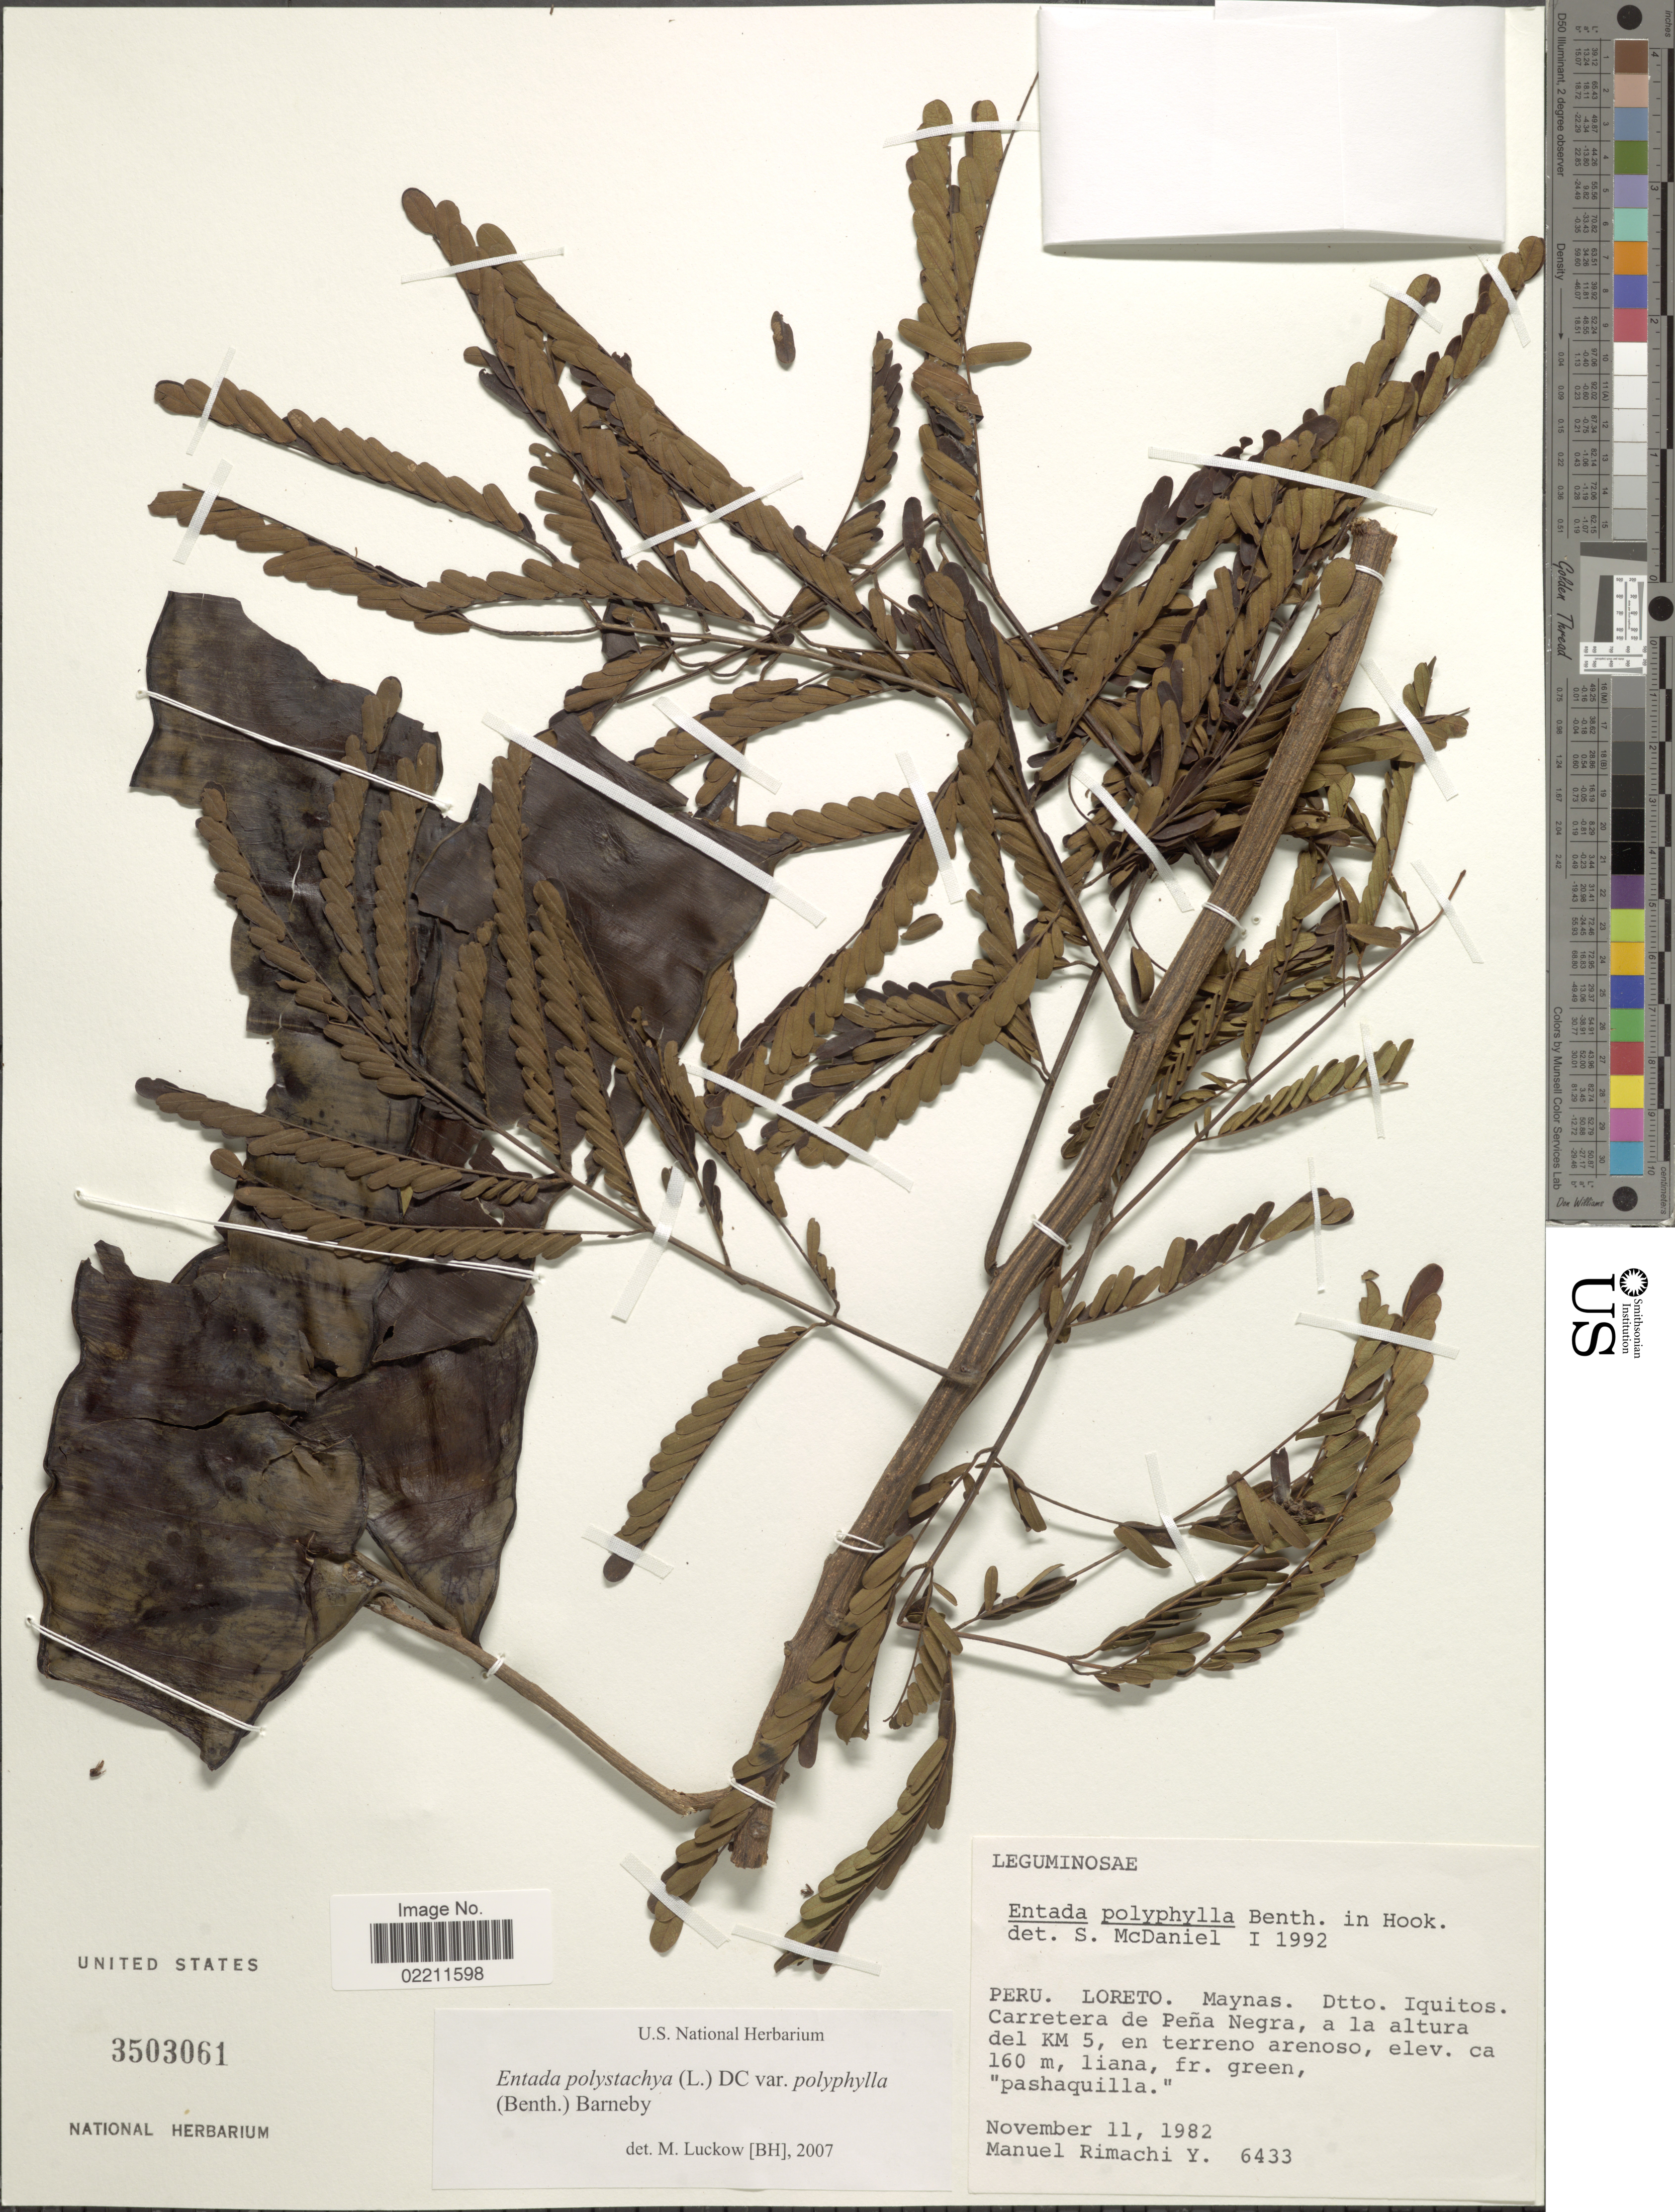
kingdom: Plantae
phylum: Tracheophyta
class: Magnoliopsida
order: Fabales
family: Fabaceae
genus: Entada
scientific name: Entada polystachya var. polyphylla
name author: (Benth.) Barneby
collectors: M. Rimachi Y.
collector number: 6433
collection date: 1982-11-11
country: Peru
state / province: Loreto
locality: Peru, Loreto, Maynas, Dtto. Iquitos, Carretera de Pena Negra, a la altura del Km 5, en terreno arenoso.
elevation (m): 160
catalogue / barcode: US 3503061